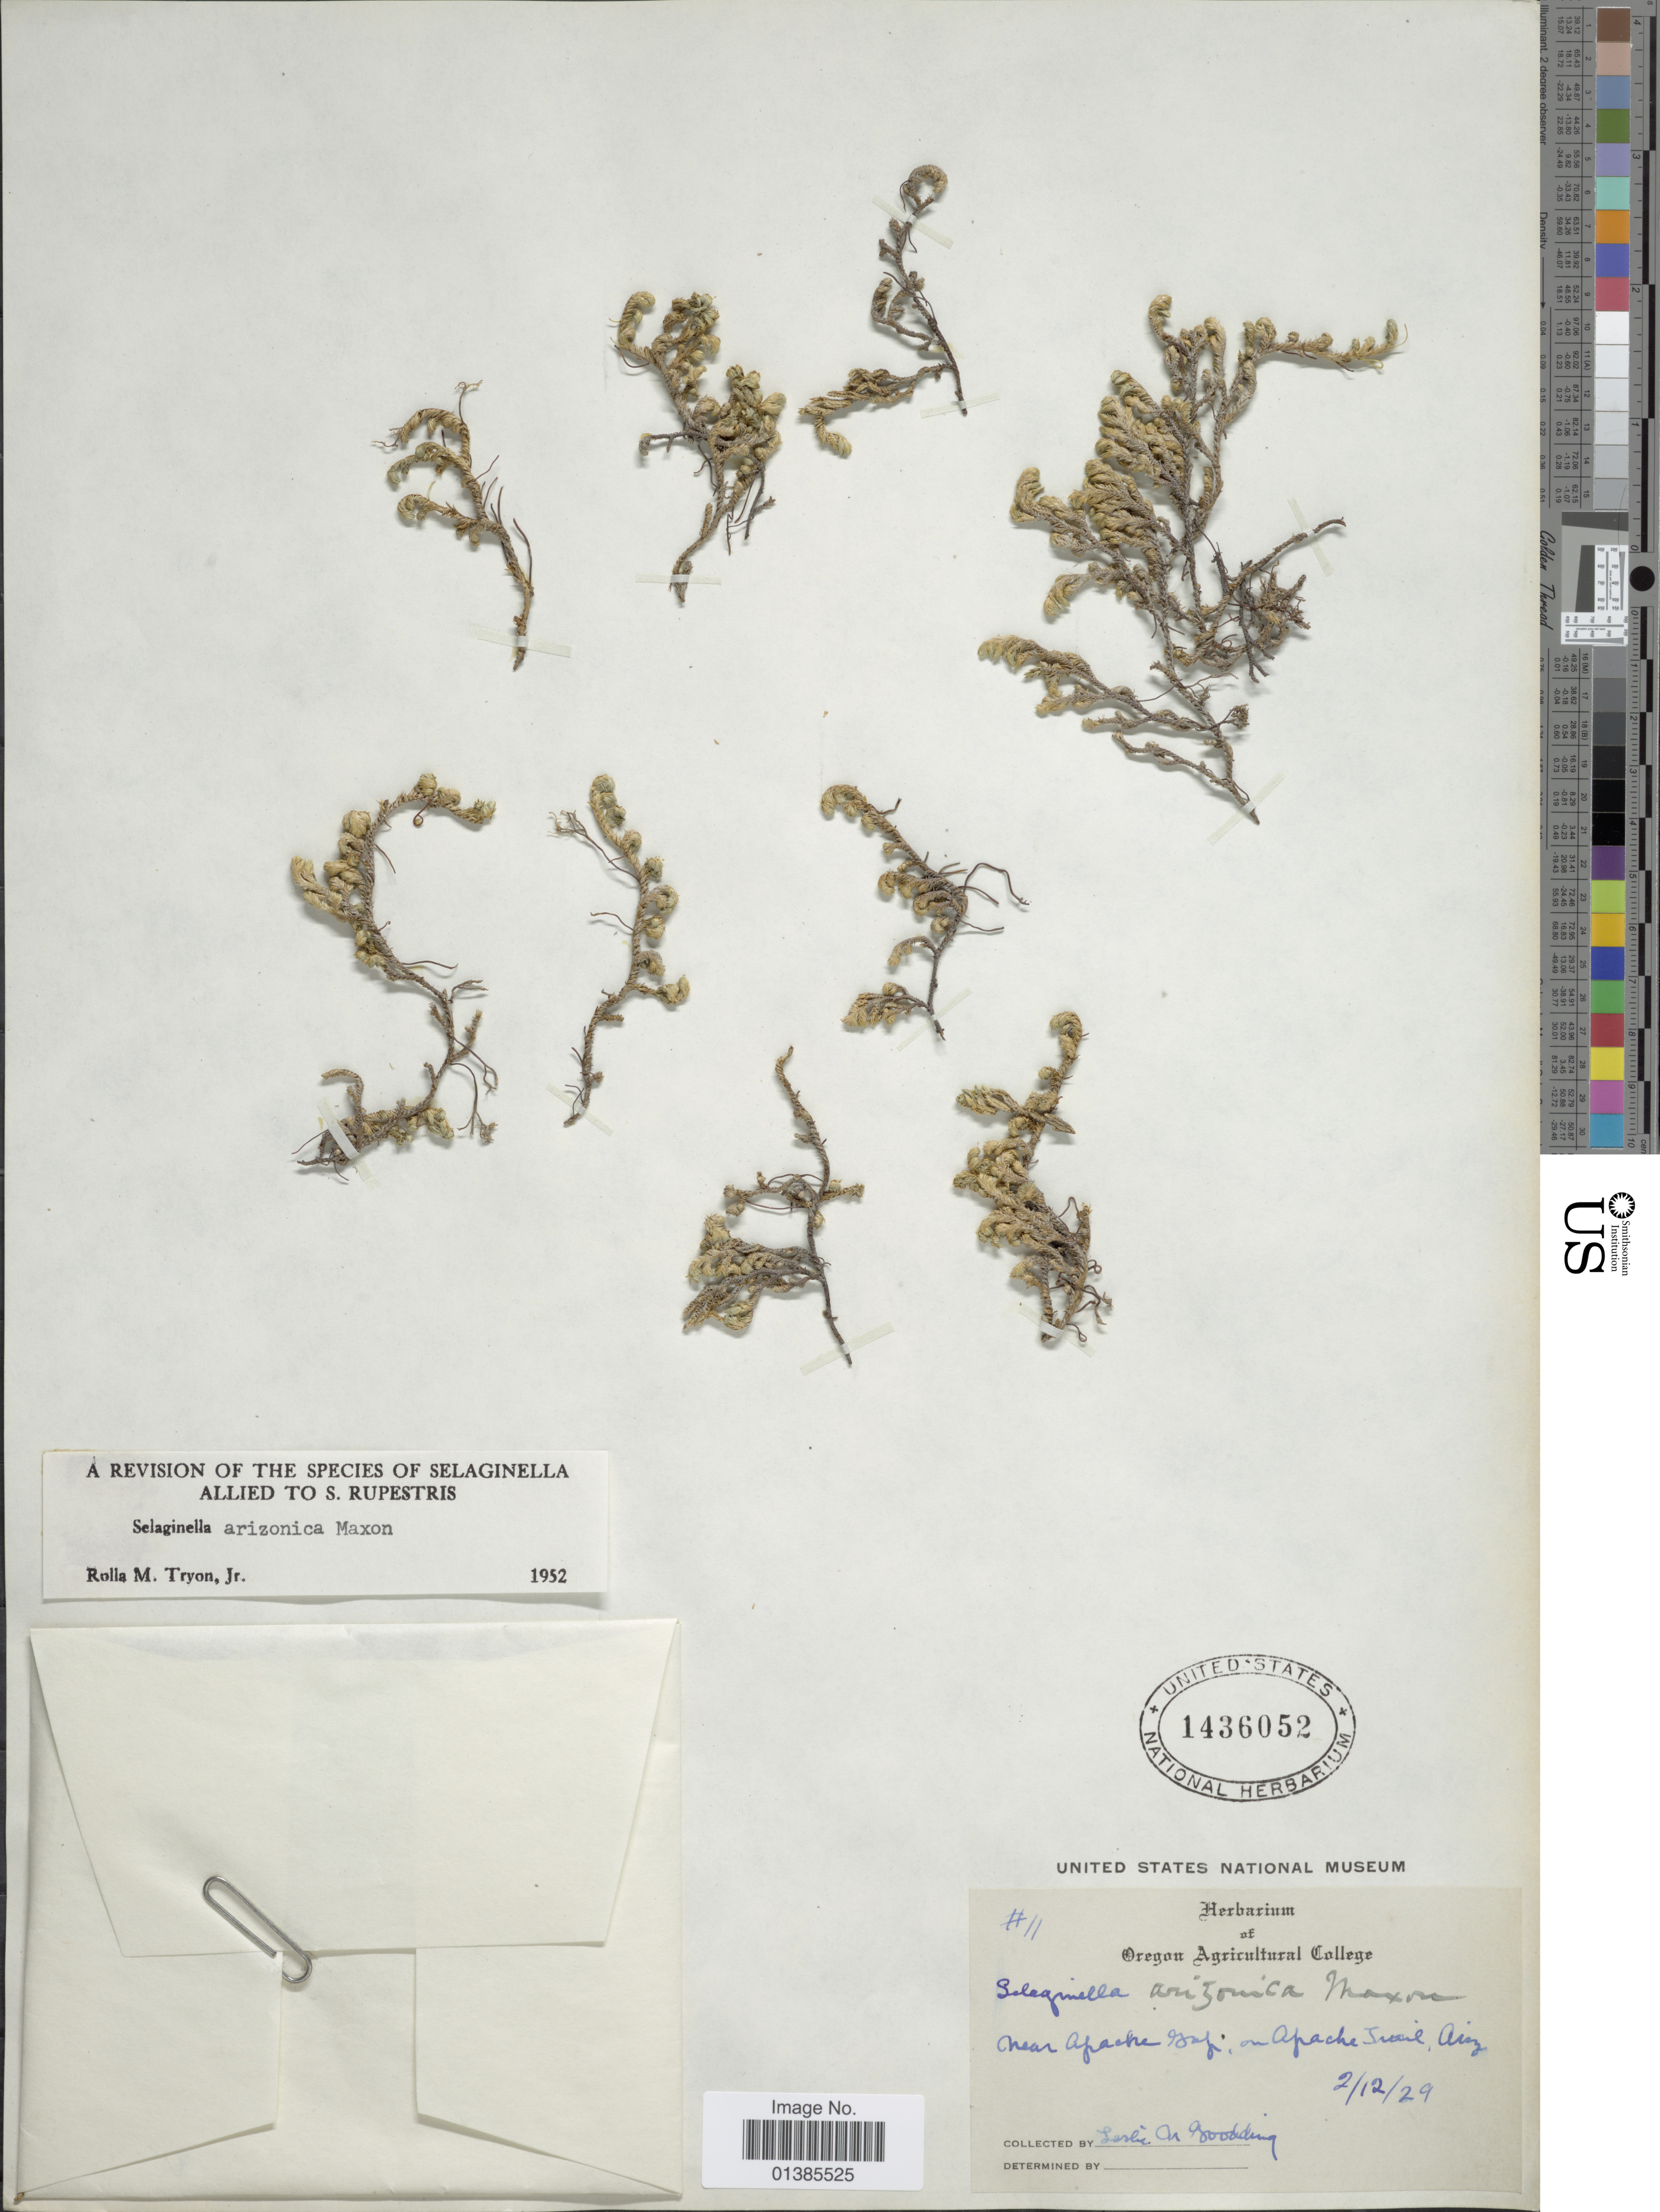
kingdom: Plantae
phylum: Tracheophyta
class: Lycopodiopsida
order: Selaginellales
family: Selaginellaceae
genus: Selaginella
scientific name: Selaginella arizonica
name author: Maxon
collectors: L. N. Goodding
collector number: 11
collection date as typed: Transcribed d/m/y: 12/2/29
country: United States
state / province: Arizona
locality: Near Apache Gap; on Apache Trail.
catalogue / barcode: US 1436052